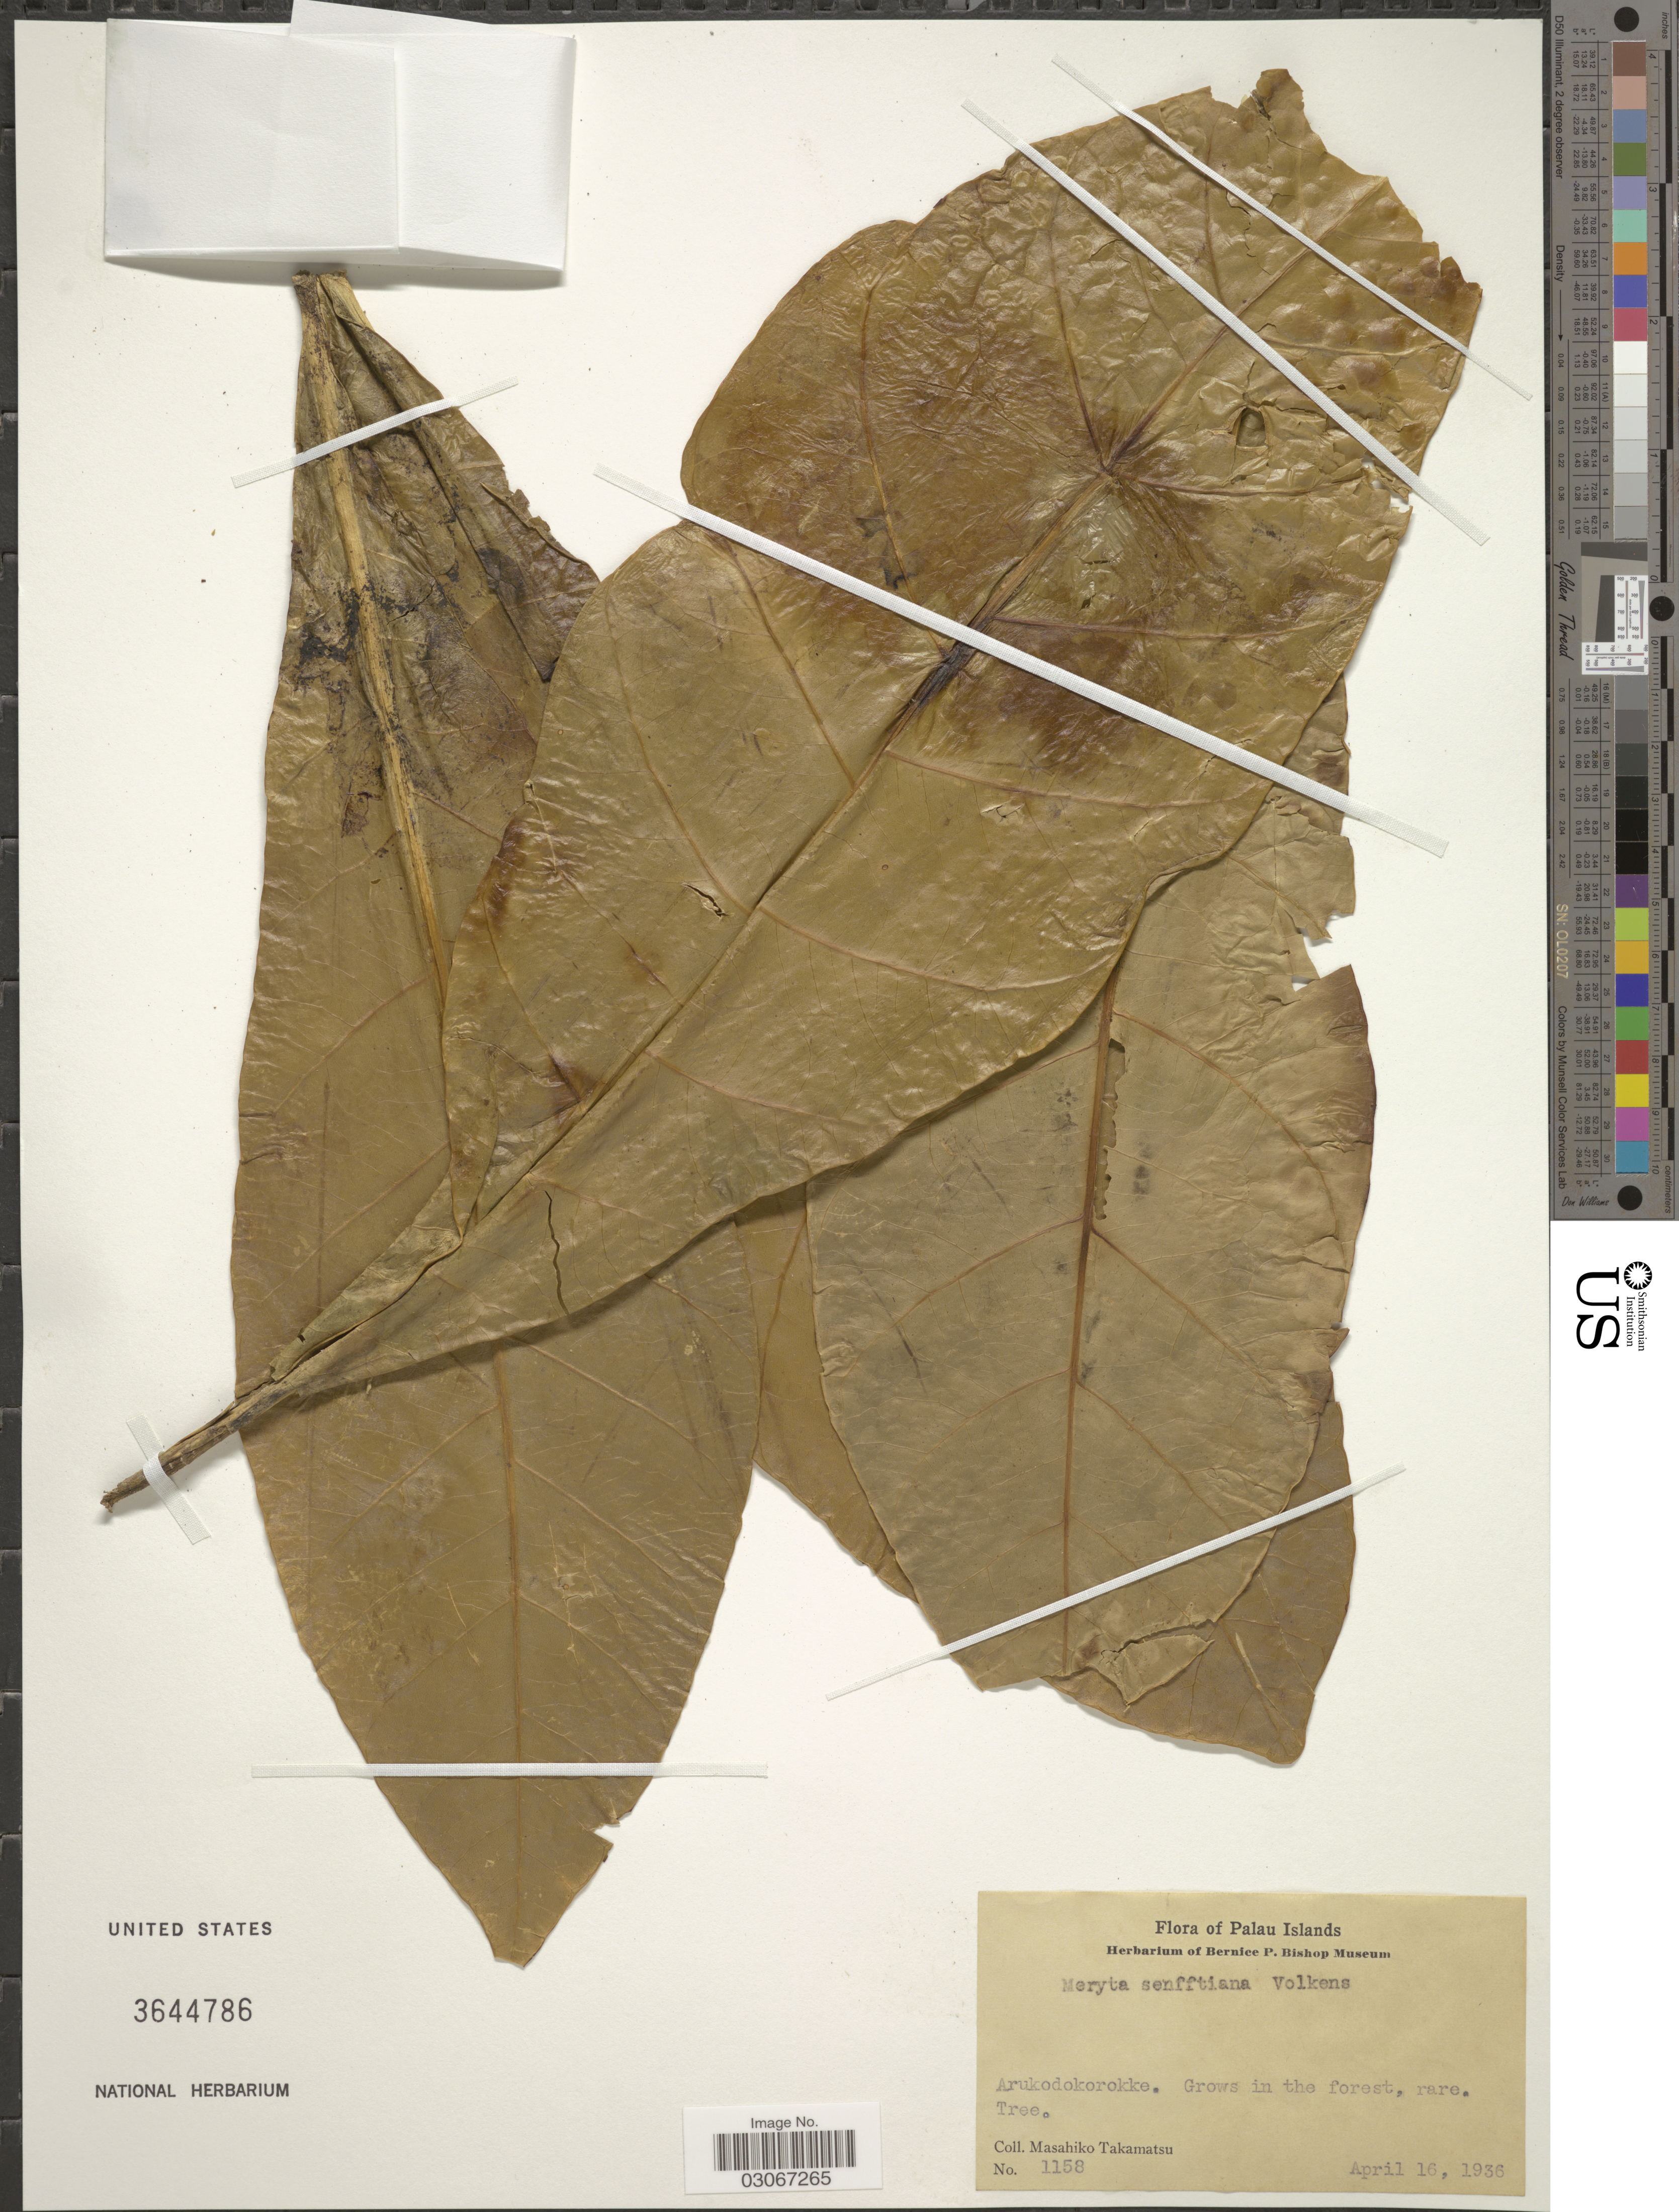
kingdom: Plantae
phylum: Tracheophyta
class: Magnoliopsida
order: Apiales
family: Araliaceae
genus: Meryta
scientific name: Meryta senfftiana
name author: Volkens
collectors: M. Takamatsu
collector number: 1158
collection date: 1936-04-16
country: Palau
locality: Palau Islands, Arukodokorokke.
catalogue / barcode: US 3644786